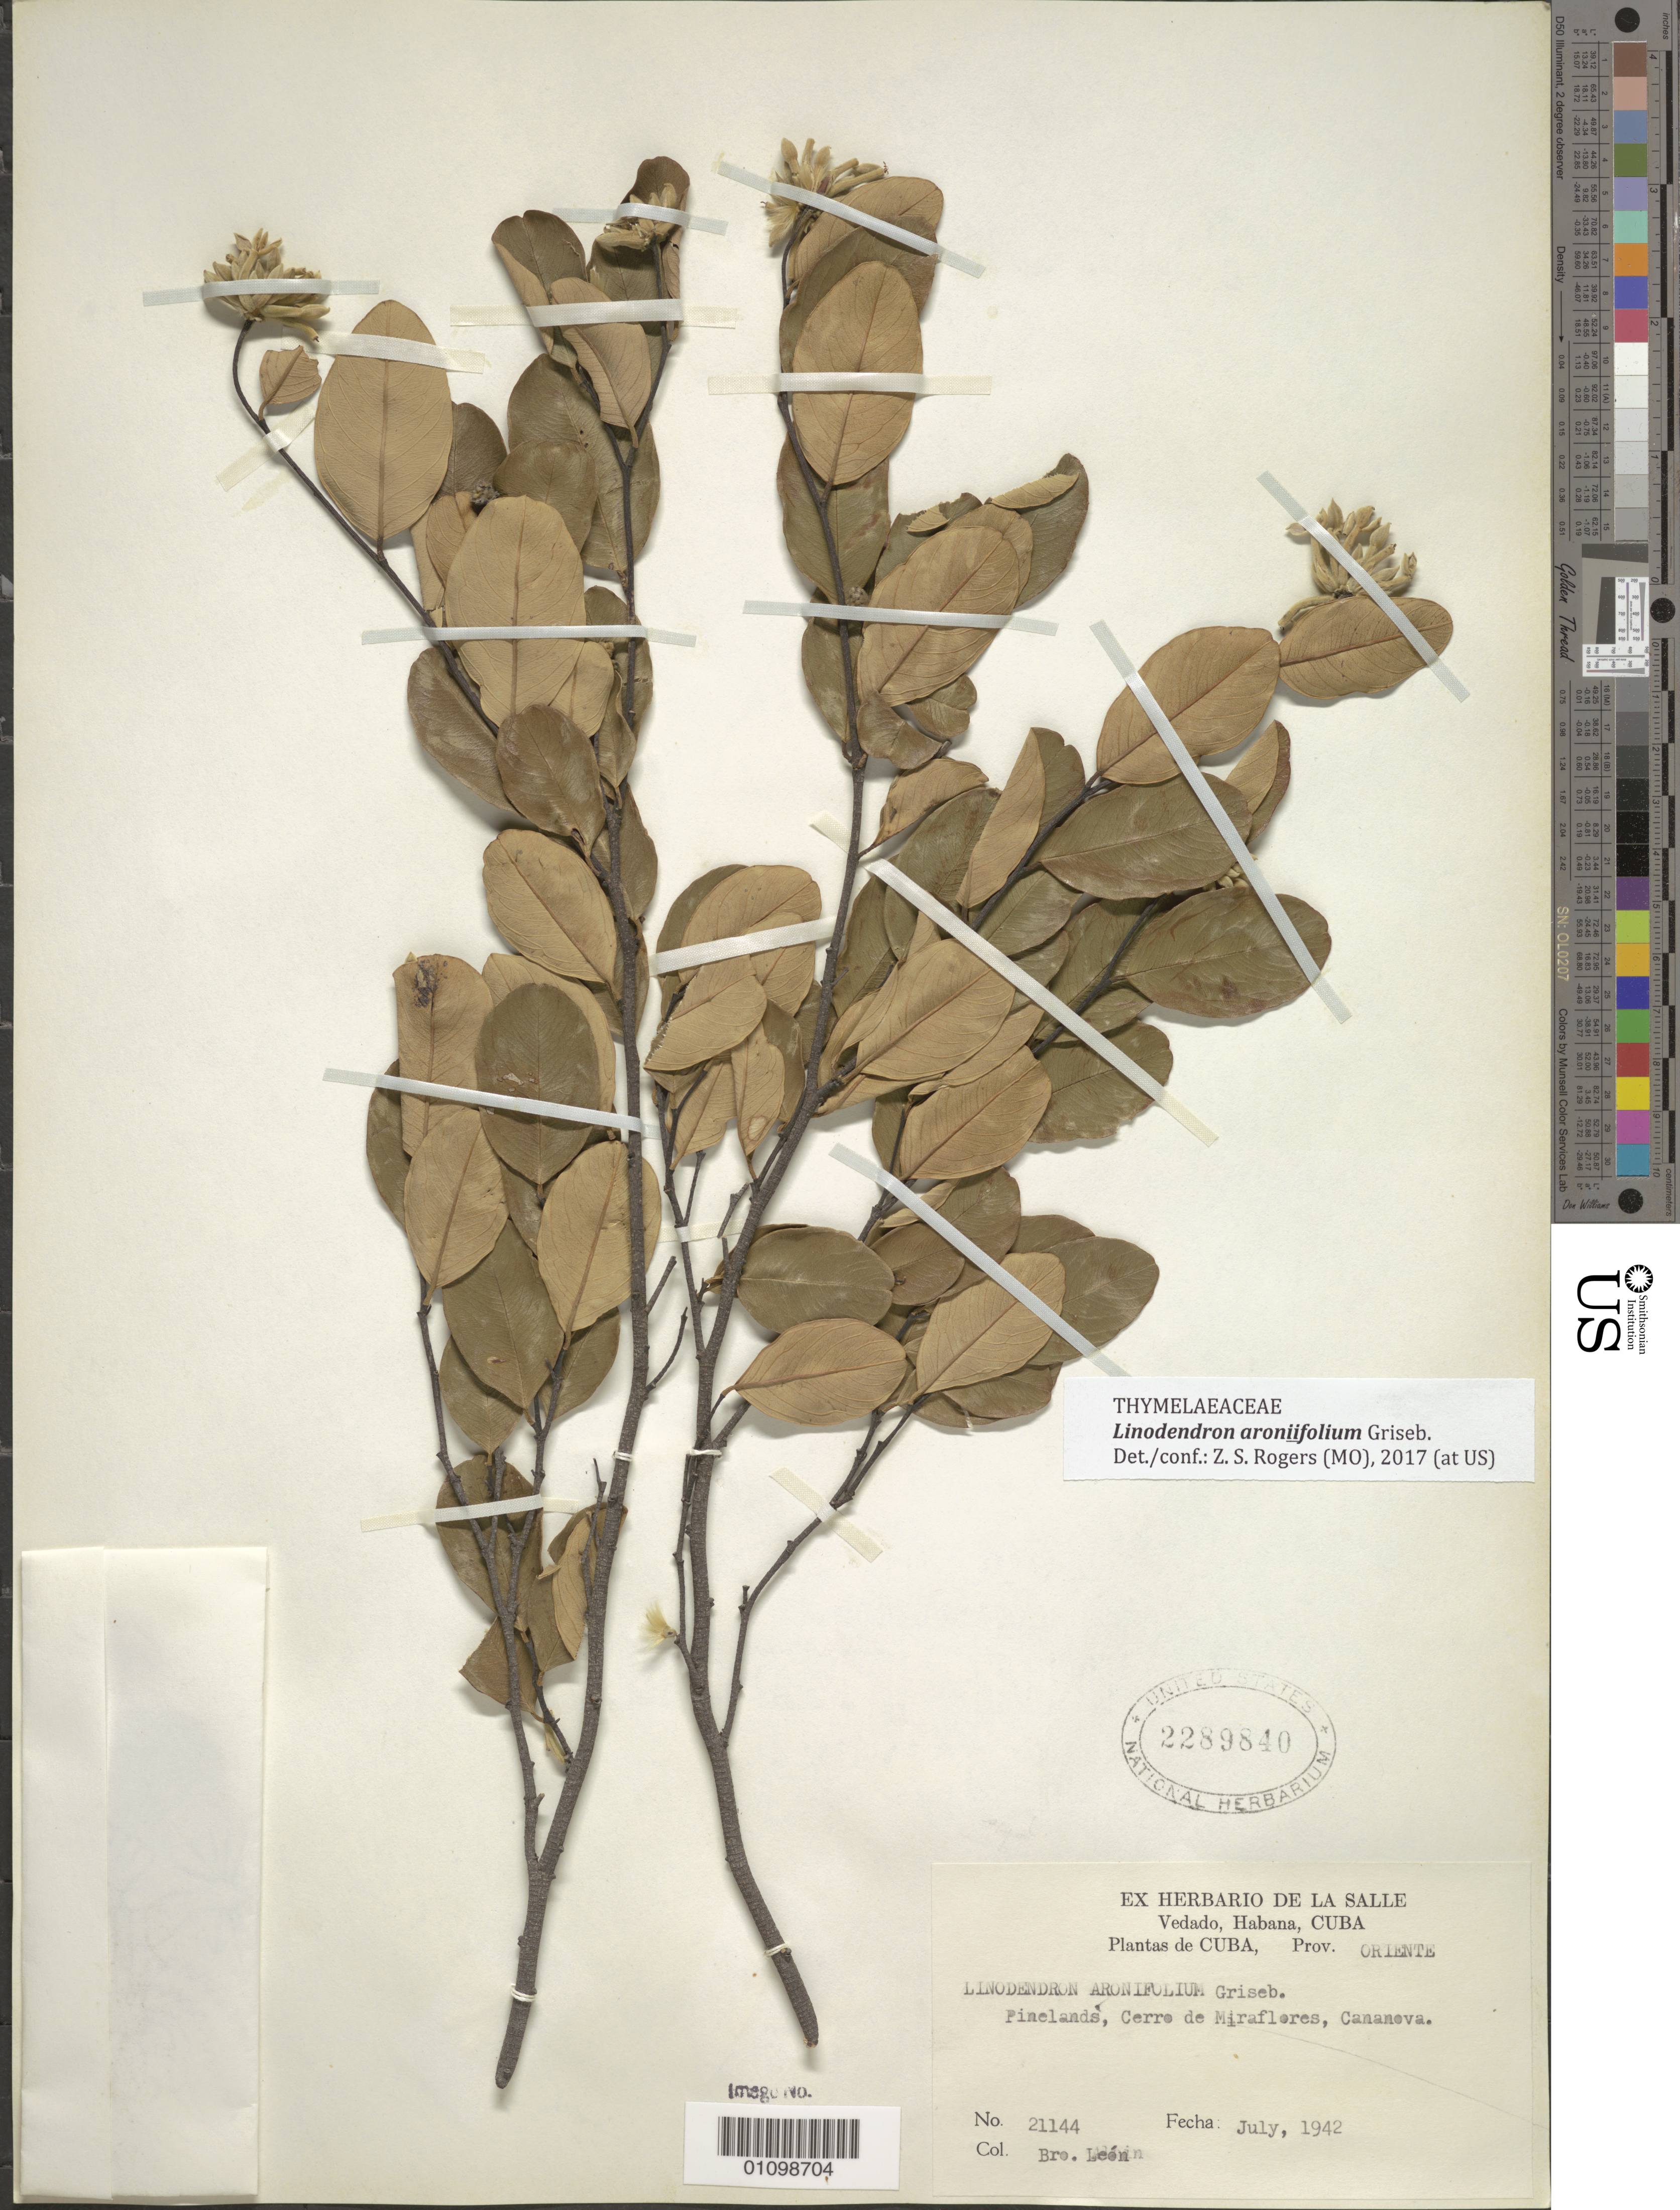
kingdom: Plantae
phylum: Tracheophyta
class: Magnoliopsida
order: Malvales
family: Thymelaeaceae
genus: Linodendron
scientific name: Linodendron aroniifolium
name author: Griseb.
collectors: Bro. León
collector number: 21144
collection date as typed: Jul 1942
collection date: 1942-07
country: Cuba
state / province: Oriente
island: Cuba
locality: Pinelands, Cerre de Miraflores, Cananova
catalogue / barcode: US 2289840